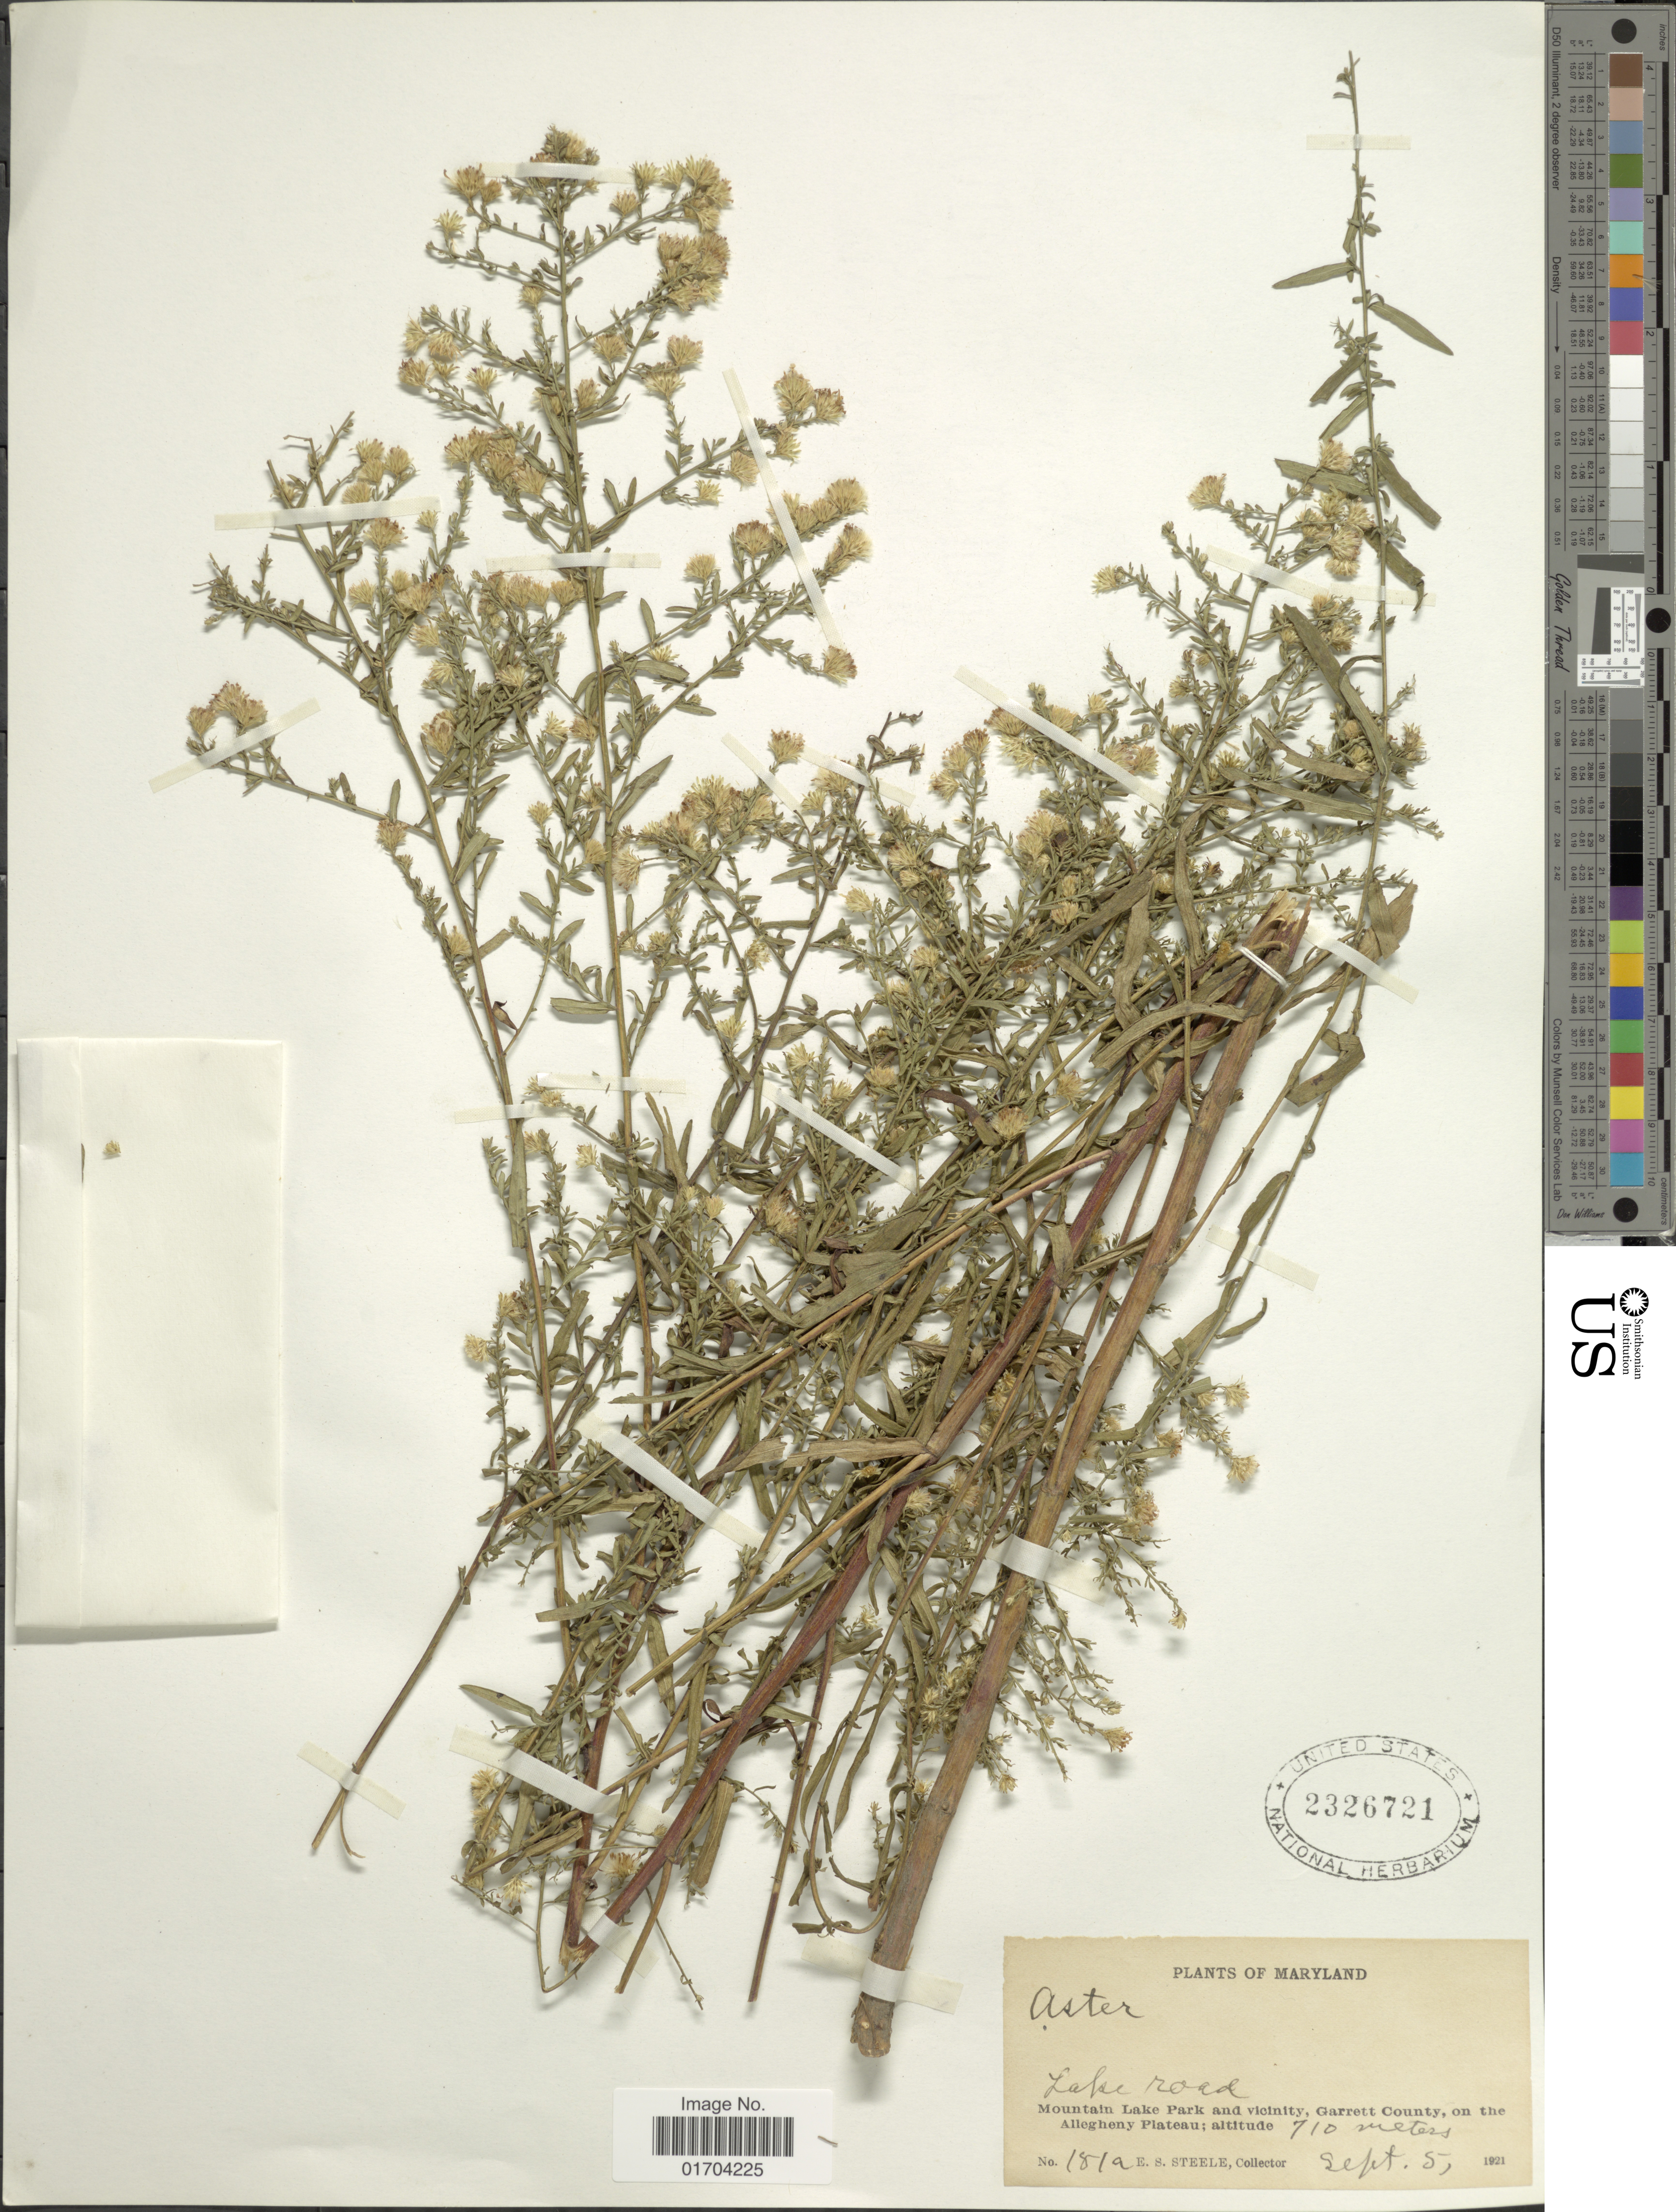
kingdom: Plantae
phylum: Tracheophyta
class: Magnoliopsida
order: Asterales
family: Asteraceae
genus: Symphyotrichum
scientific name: Symphyotrichum sp.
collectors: E. Steele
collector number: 181a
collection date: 1921-09-05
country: United States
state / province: Maryland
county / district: Garrett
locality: Lake road, Mountain Lake Park and vicinity, Garrett County, on the Allegheny Plateau.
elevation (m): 710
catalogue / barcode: US 2326721